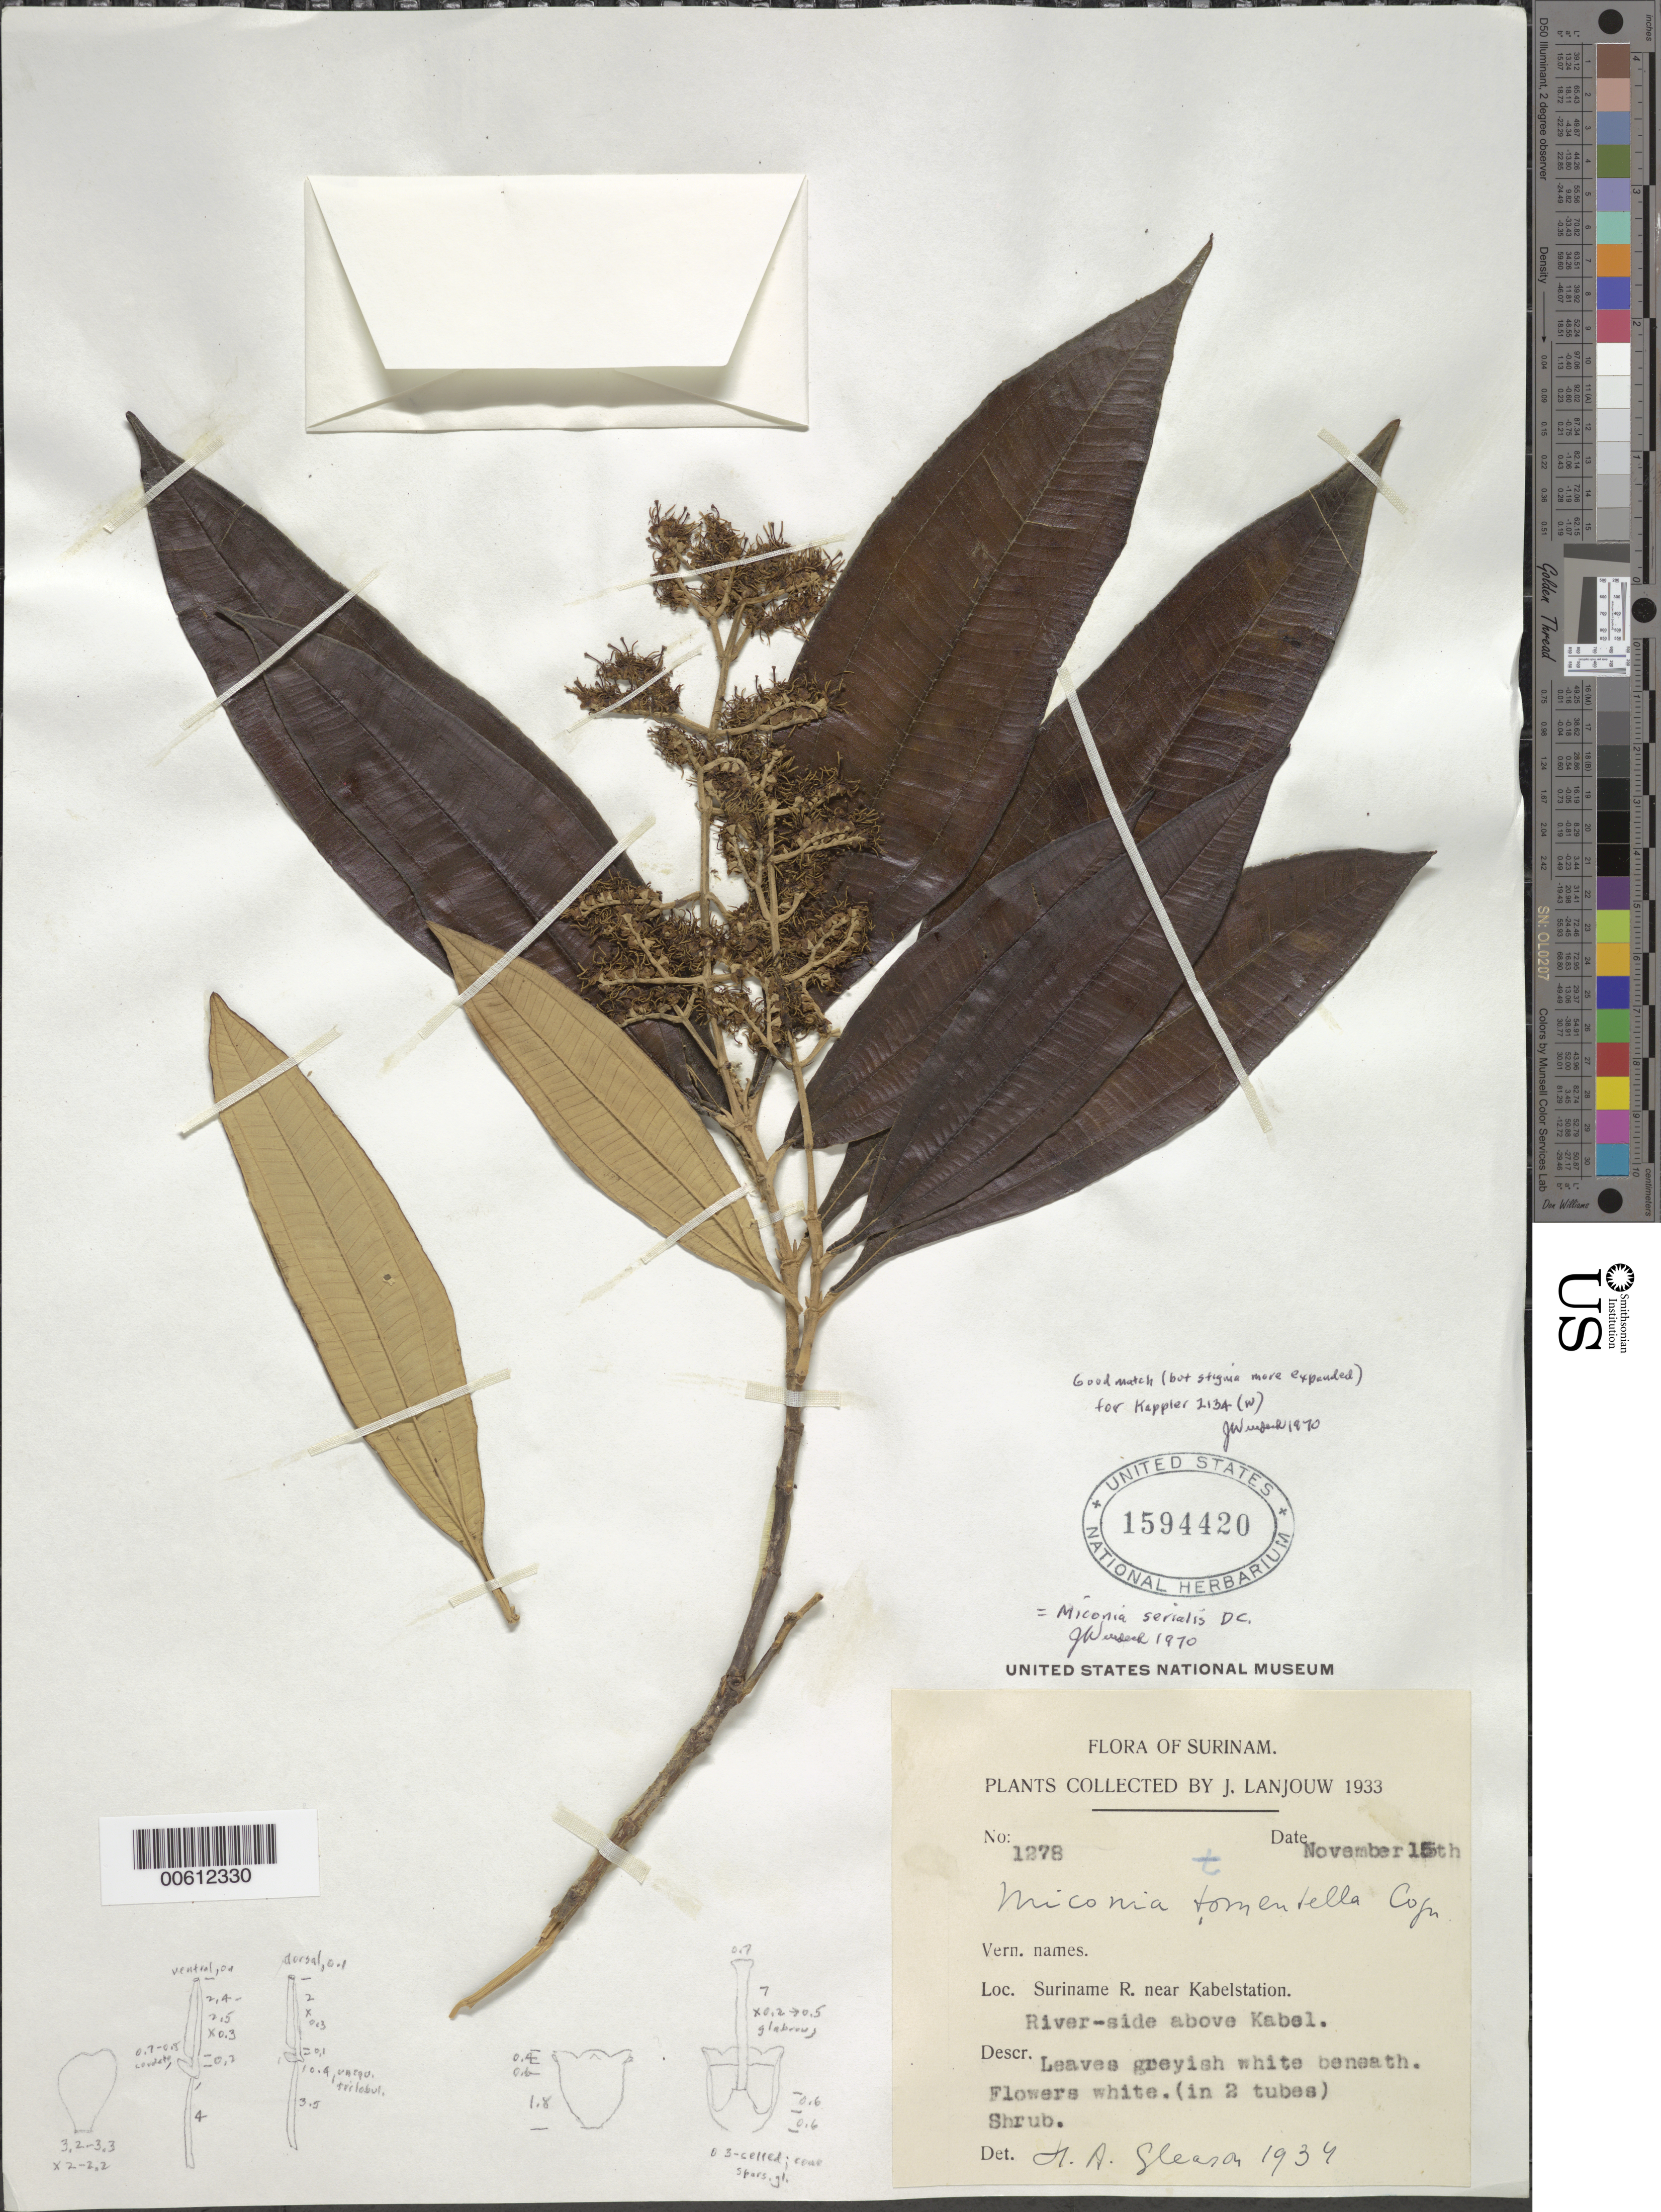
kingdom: Plantae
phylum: Tracheophyta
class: Magnoliopsida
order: Myrtales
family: Melastomataceae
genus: Miconia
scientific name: Miconia serialis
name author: DC.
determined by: Wurdack, John J., (US), US (UNITED STATES)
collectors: J. Lanjouw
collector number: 1278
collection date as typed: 15-Nov-33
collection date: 1933-11-15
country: Suriname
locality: Surinam R., near Kabelstation, above Kabel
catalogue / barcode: US 1594420